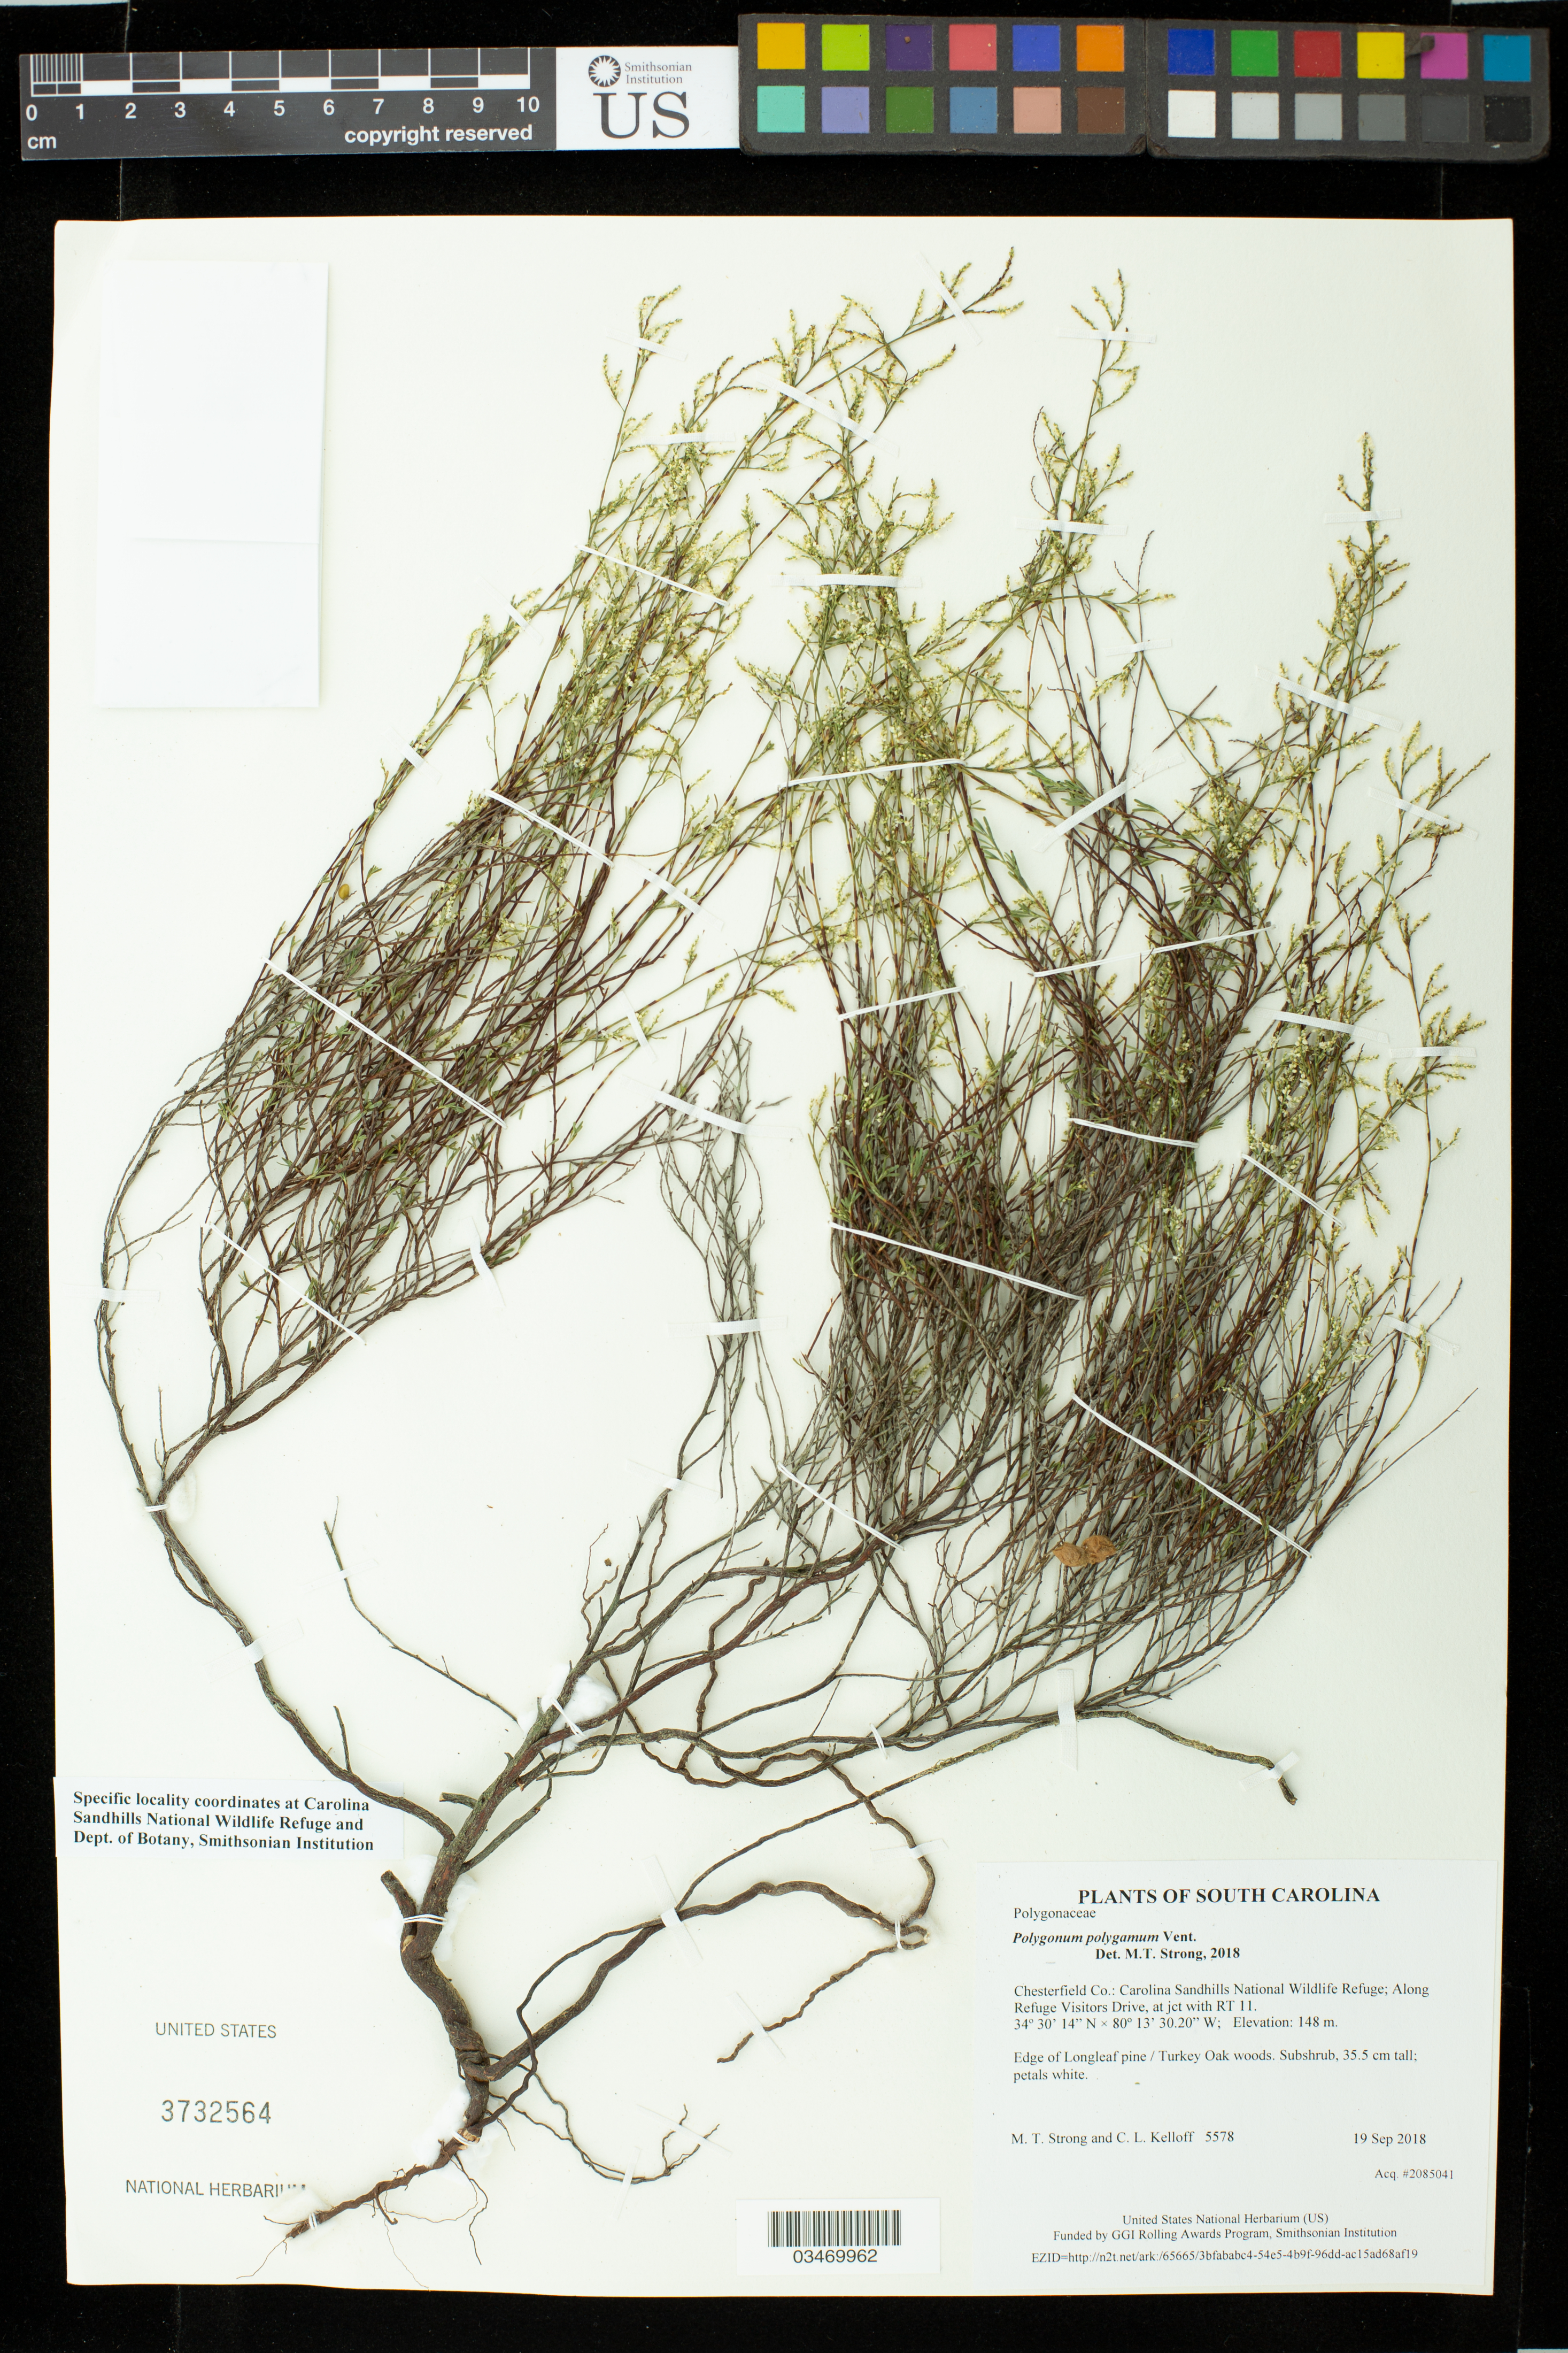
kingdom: Plantae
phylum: Tracheophyta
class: Magnoliopsida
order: Caryophyllales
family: Polygonaceae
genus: Polygonum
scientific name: Polygonum polygamum Vent. var. polygamum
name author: Vent.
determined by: Strong, M. T., (US), Smithsonian Institution - National Museum of Natural History (UNITED STATES)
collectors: M. T. Strong & C. L. Kelloff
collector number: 5578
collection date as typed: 19 Sep 2018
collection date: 2018-09-19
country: United States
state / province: South Carolina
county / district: Chesterfield Co.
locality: Carolina Sandhills National Wildlife Refuge; Edge of Long leaf Pine/Turkey Oak woods along Refuge Visitors Drive, at jct with RT 11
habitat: Longleaf pine / Turkey Oak woods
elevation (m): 148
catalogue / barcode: US 3732564